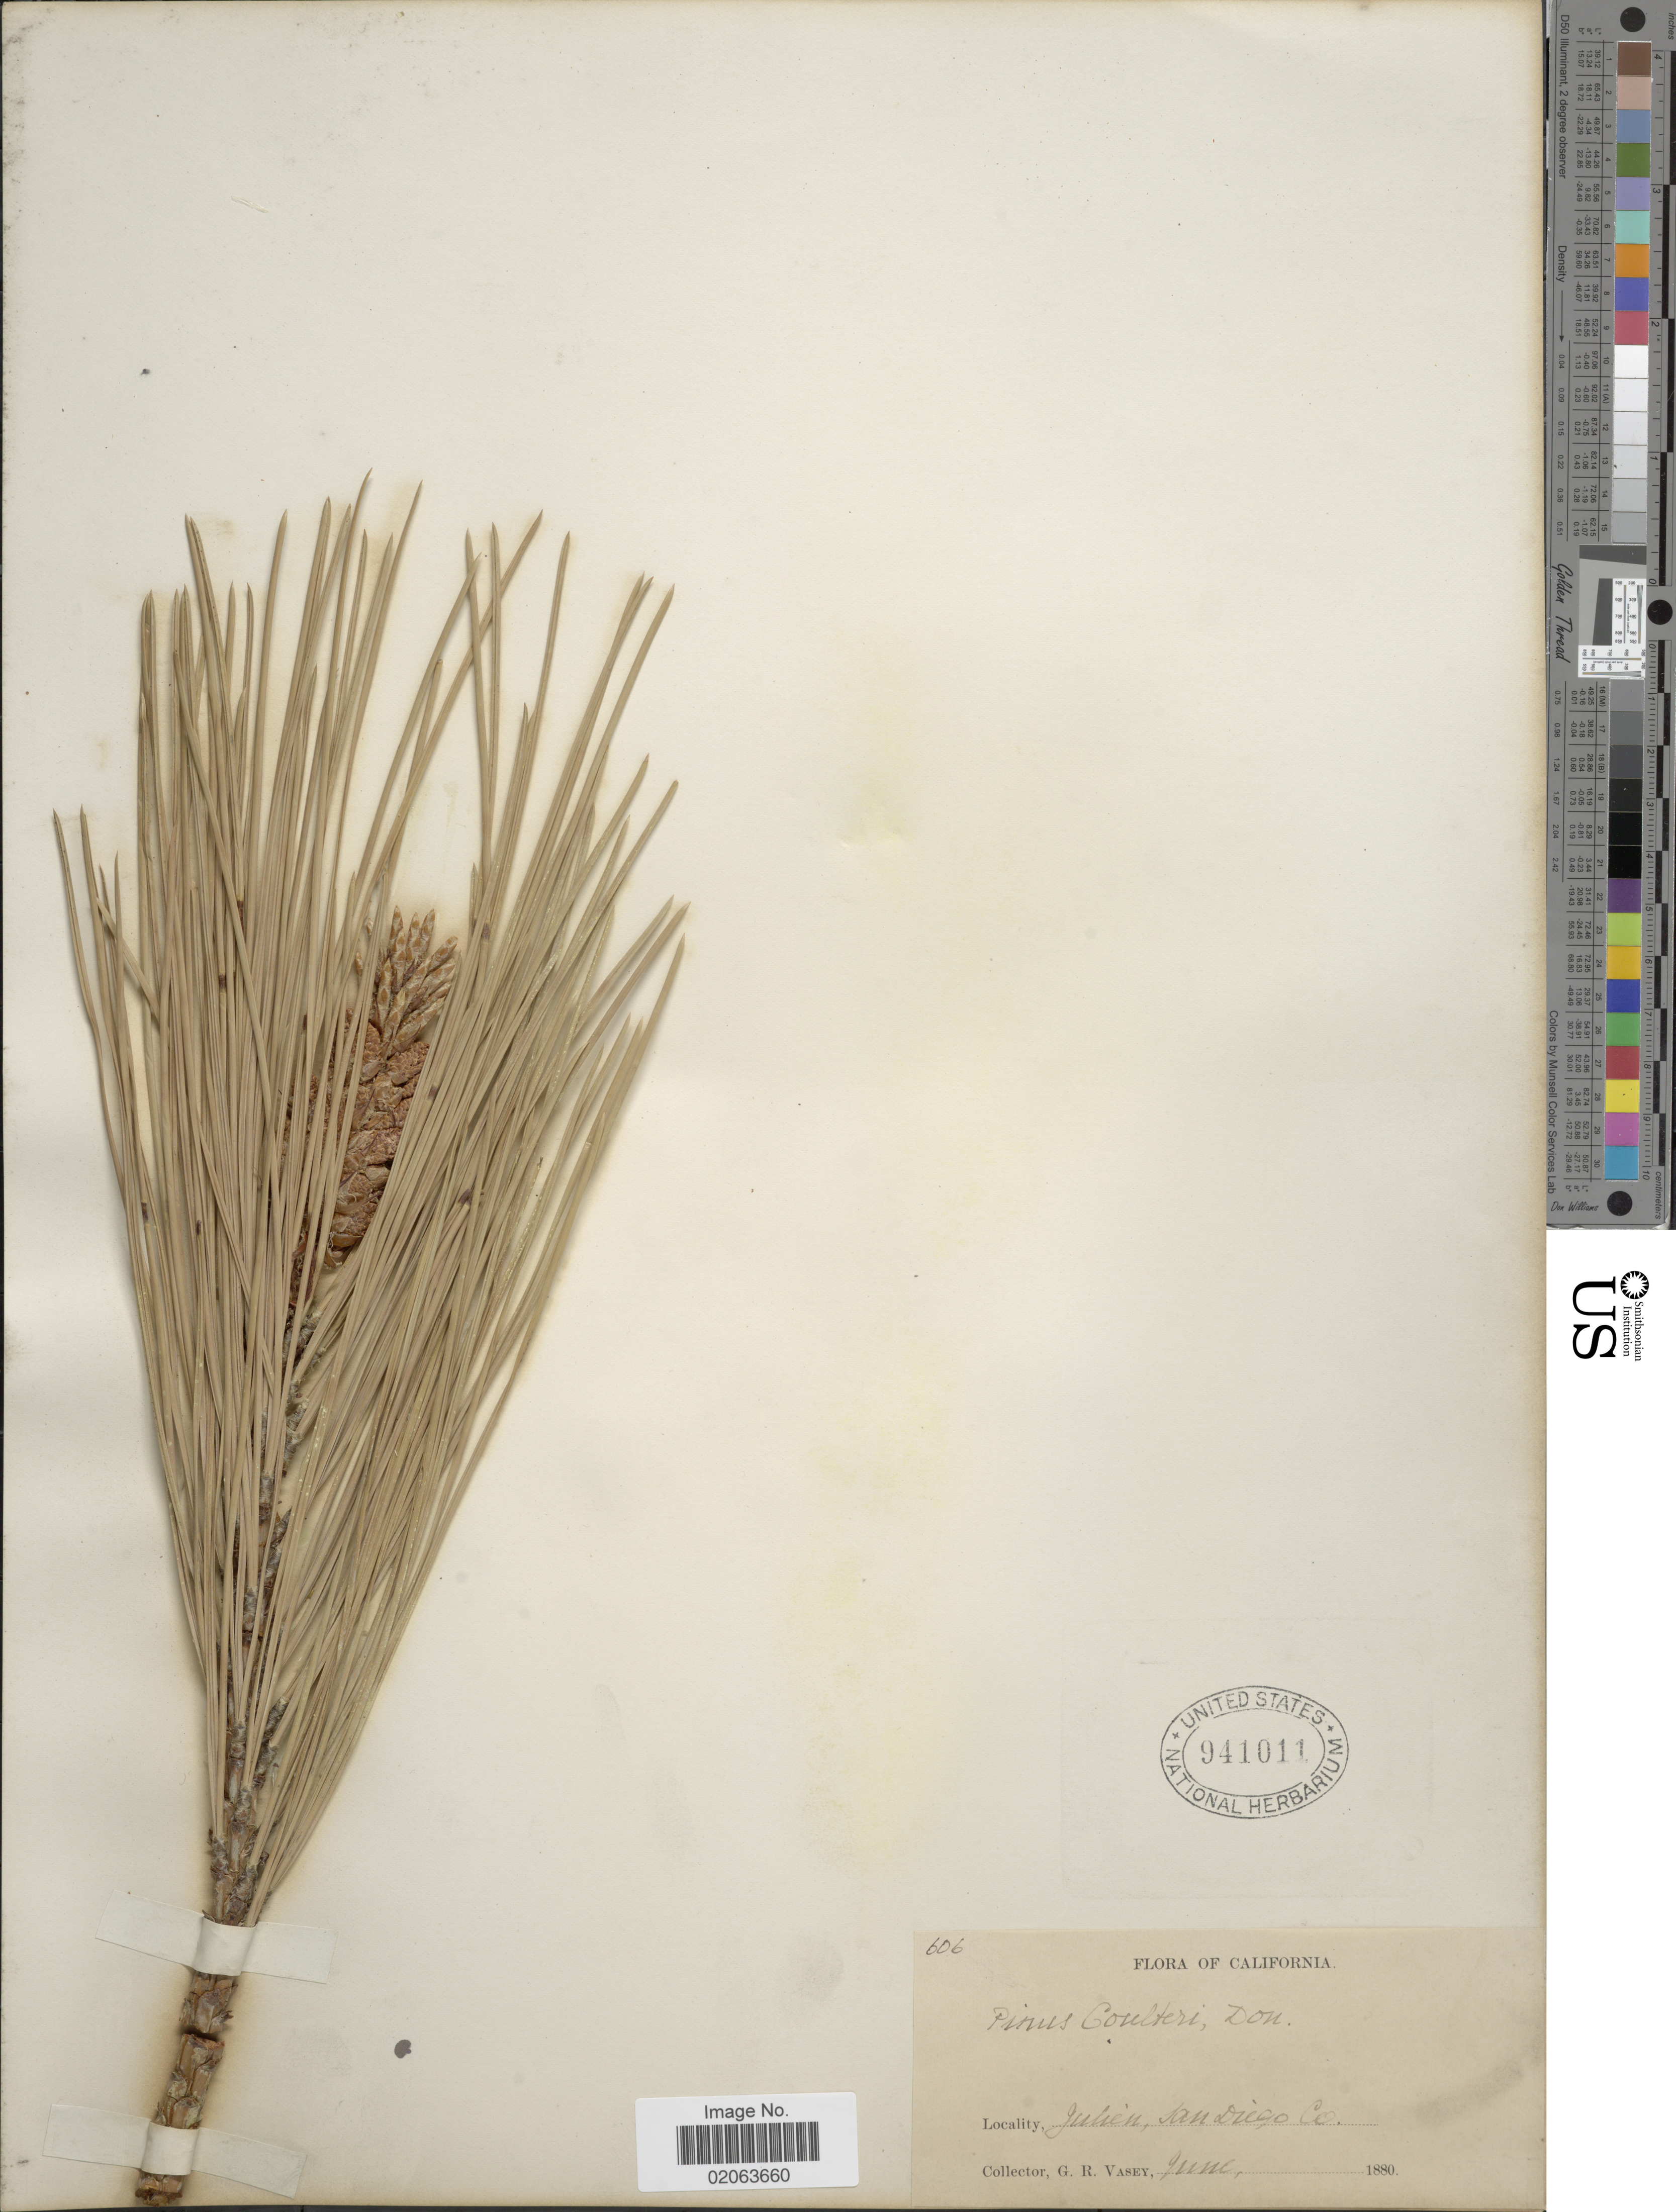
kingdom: Plantae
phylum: Tracheophyta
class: Pinopsida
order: Pinales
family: Pinaceae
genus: Pinus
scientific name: Pinus coulteri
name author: Lamb. ex D. Don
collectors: G. R. Vasey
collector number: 606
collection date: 1880-06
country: United States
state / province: California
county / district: San Diego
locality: Julien, San Diego Co.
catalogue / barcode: US 941011